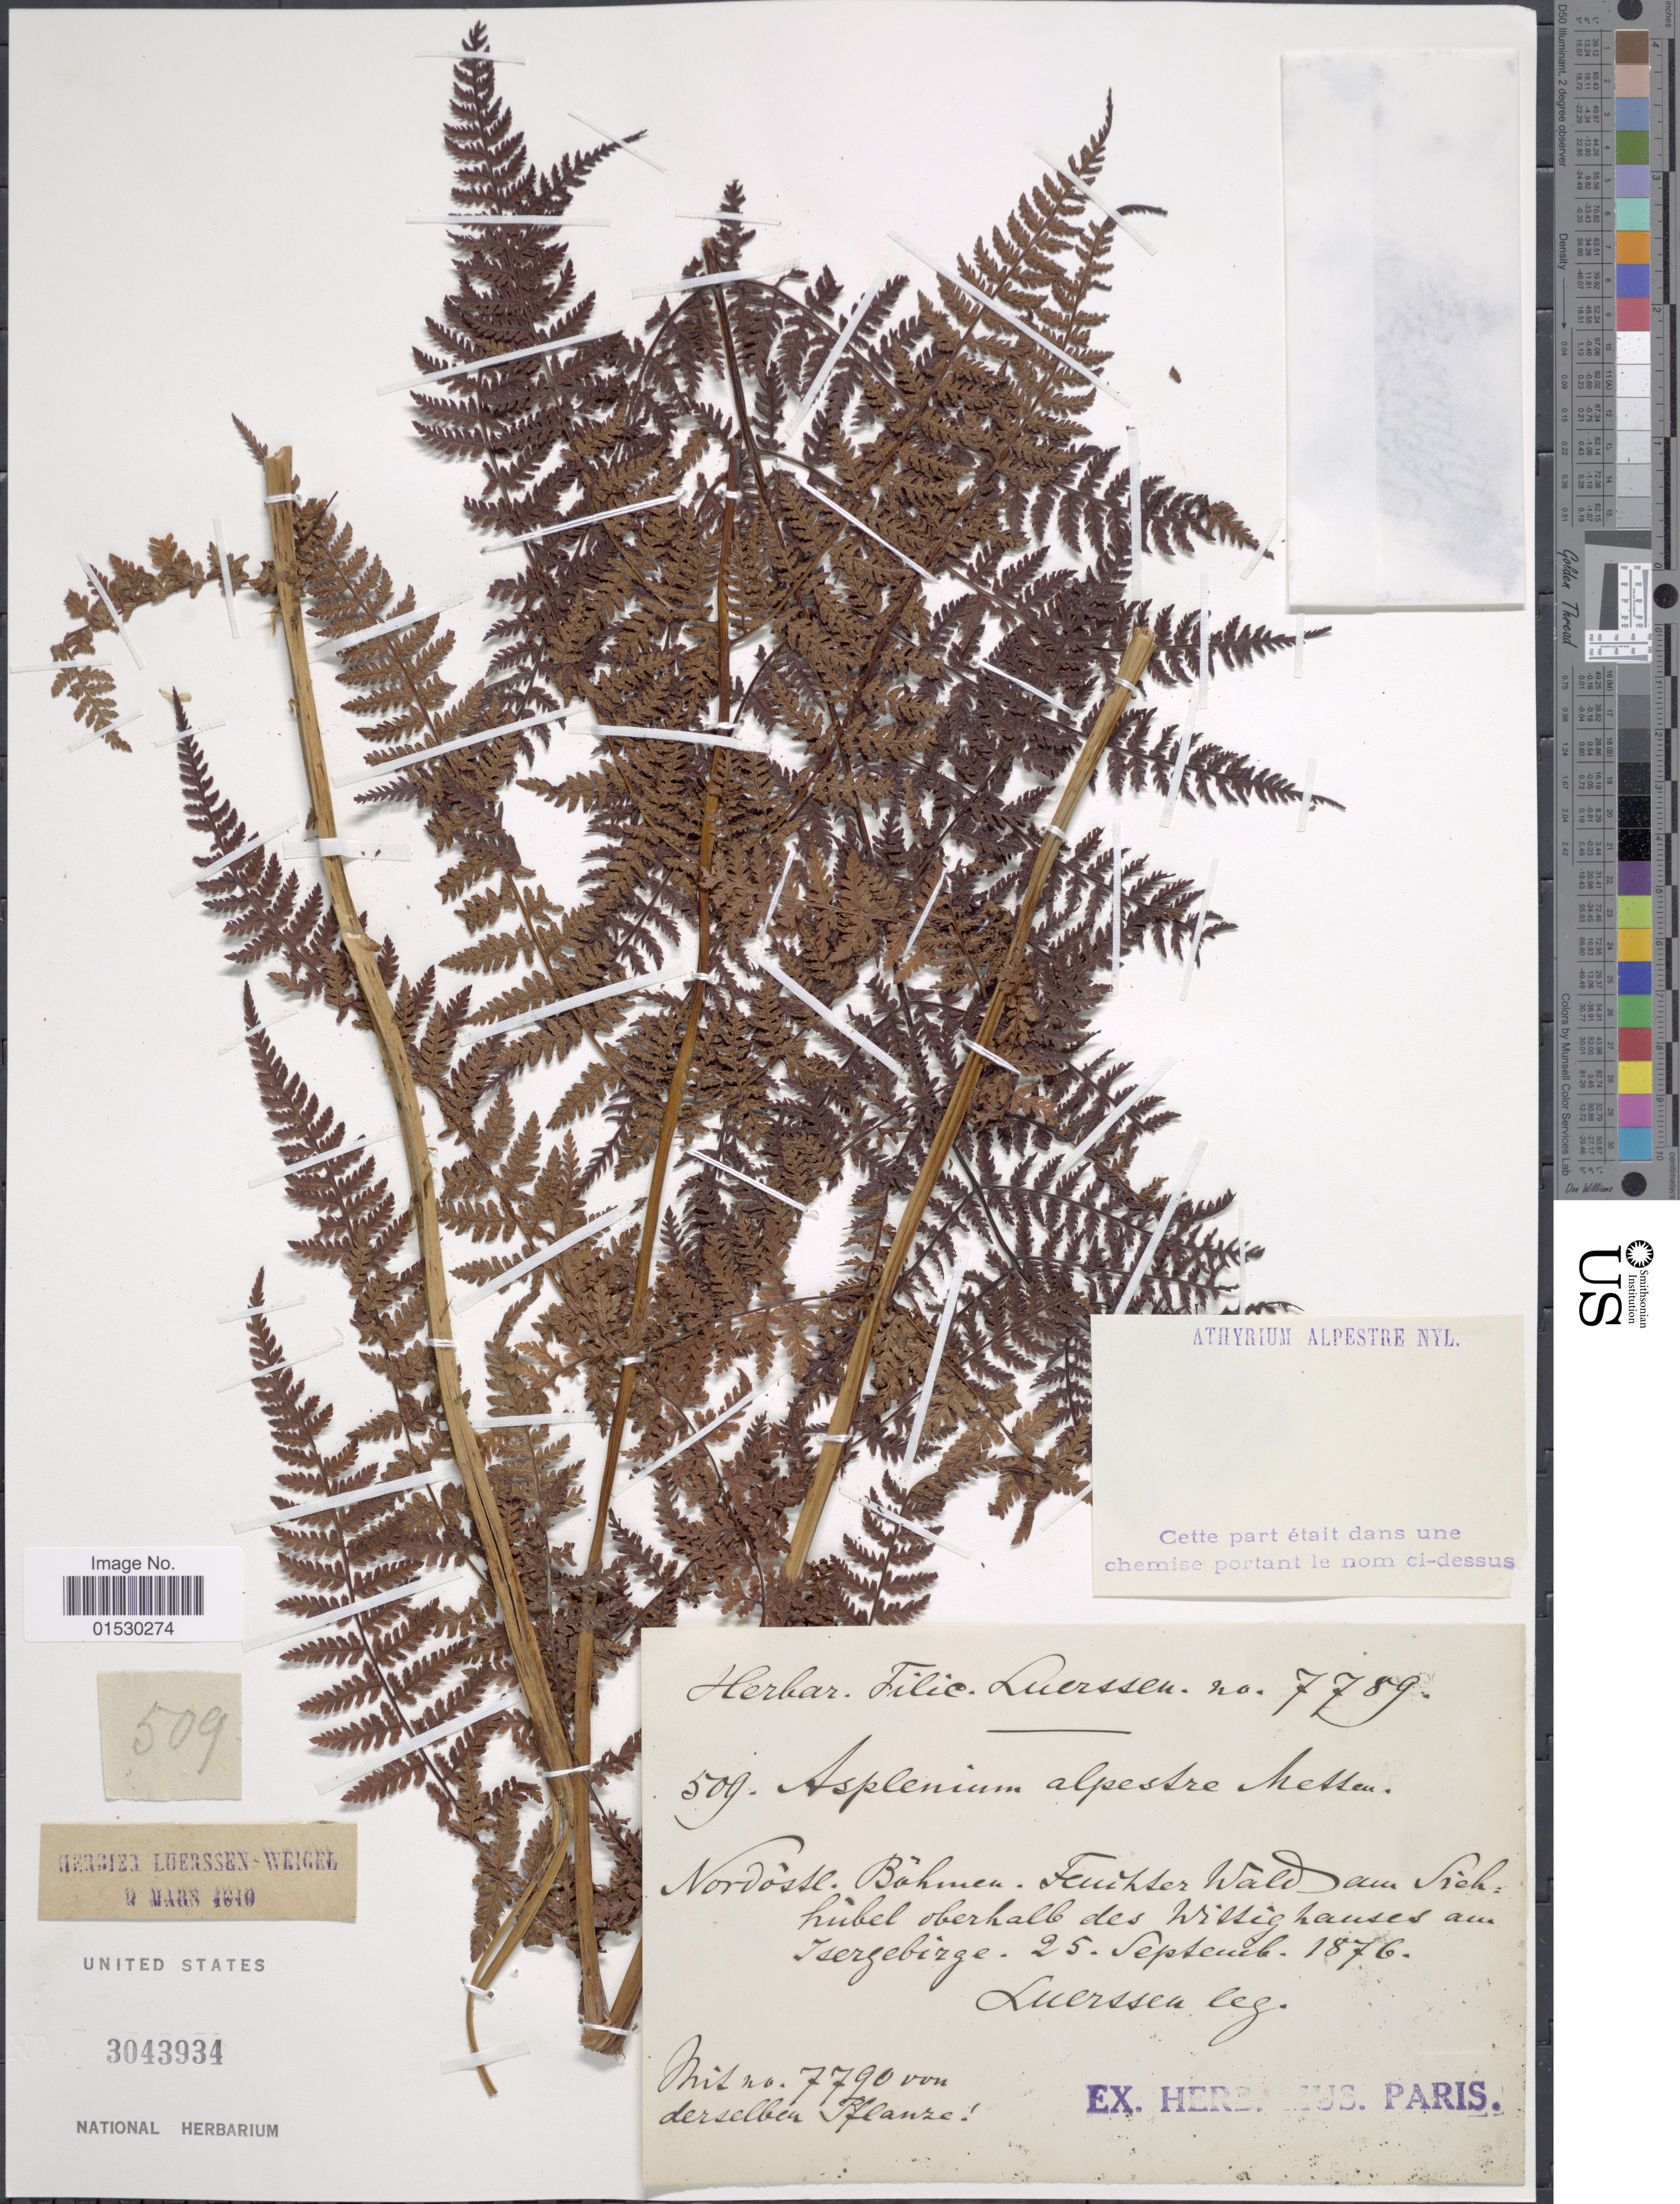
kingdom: Plantae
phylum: Tracheophyta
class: Polypodiopsida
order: Polypodiales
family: Athyriaceae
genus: Athyrium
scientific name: Athyrium alpestre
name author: (Hoppe) Rylands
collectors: Luerssen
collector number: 7789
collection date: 1876-09-25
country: Germany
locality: Norvoste: Bohmen, Feuzter Wald au Sich hubel overhalb des willie haustes au Isergebirge, derselbeu Pflanze [interpreted]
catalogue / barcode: US 3043934